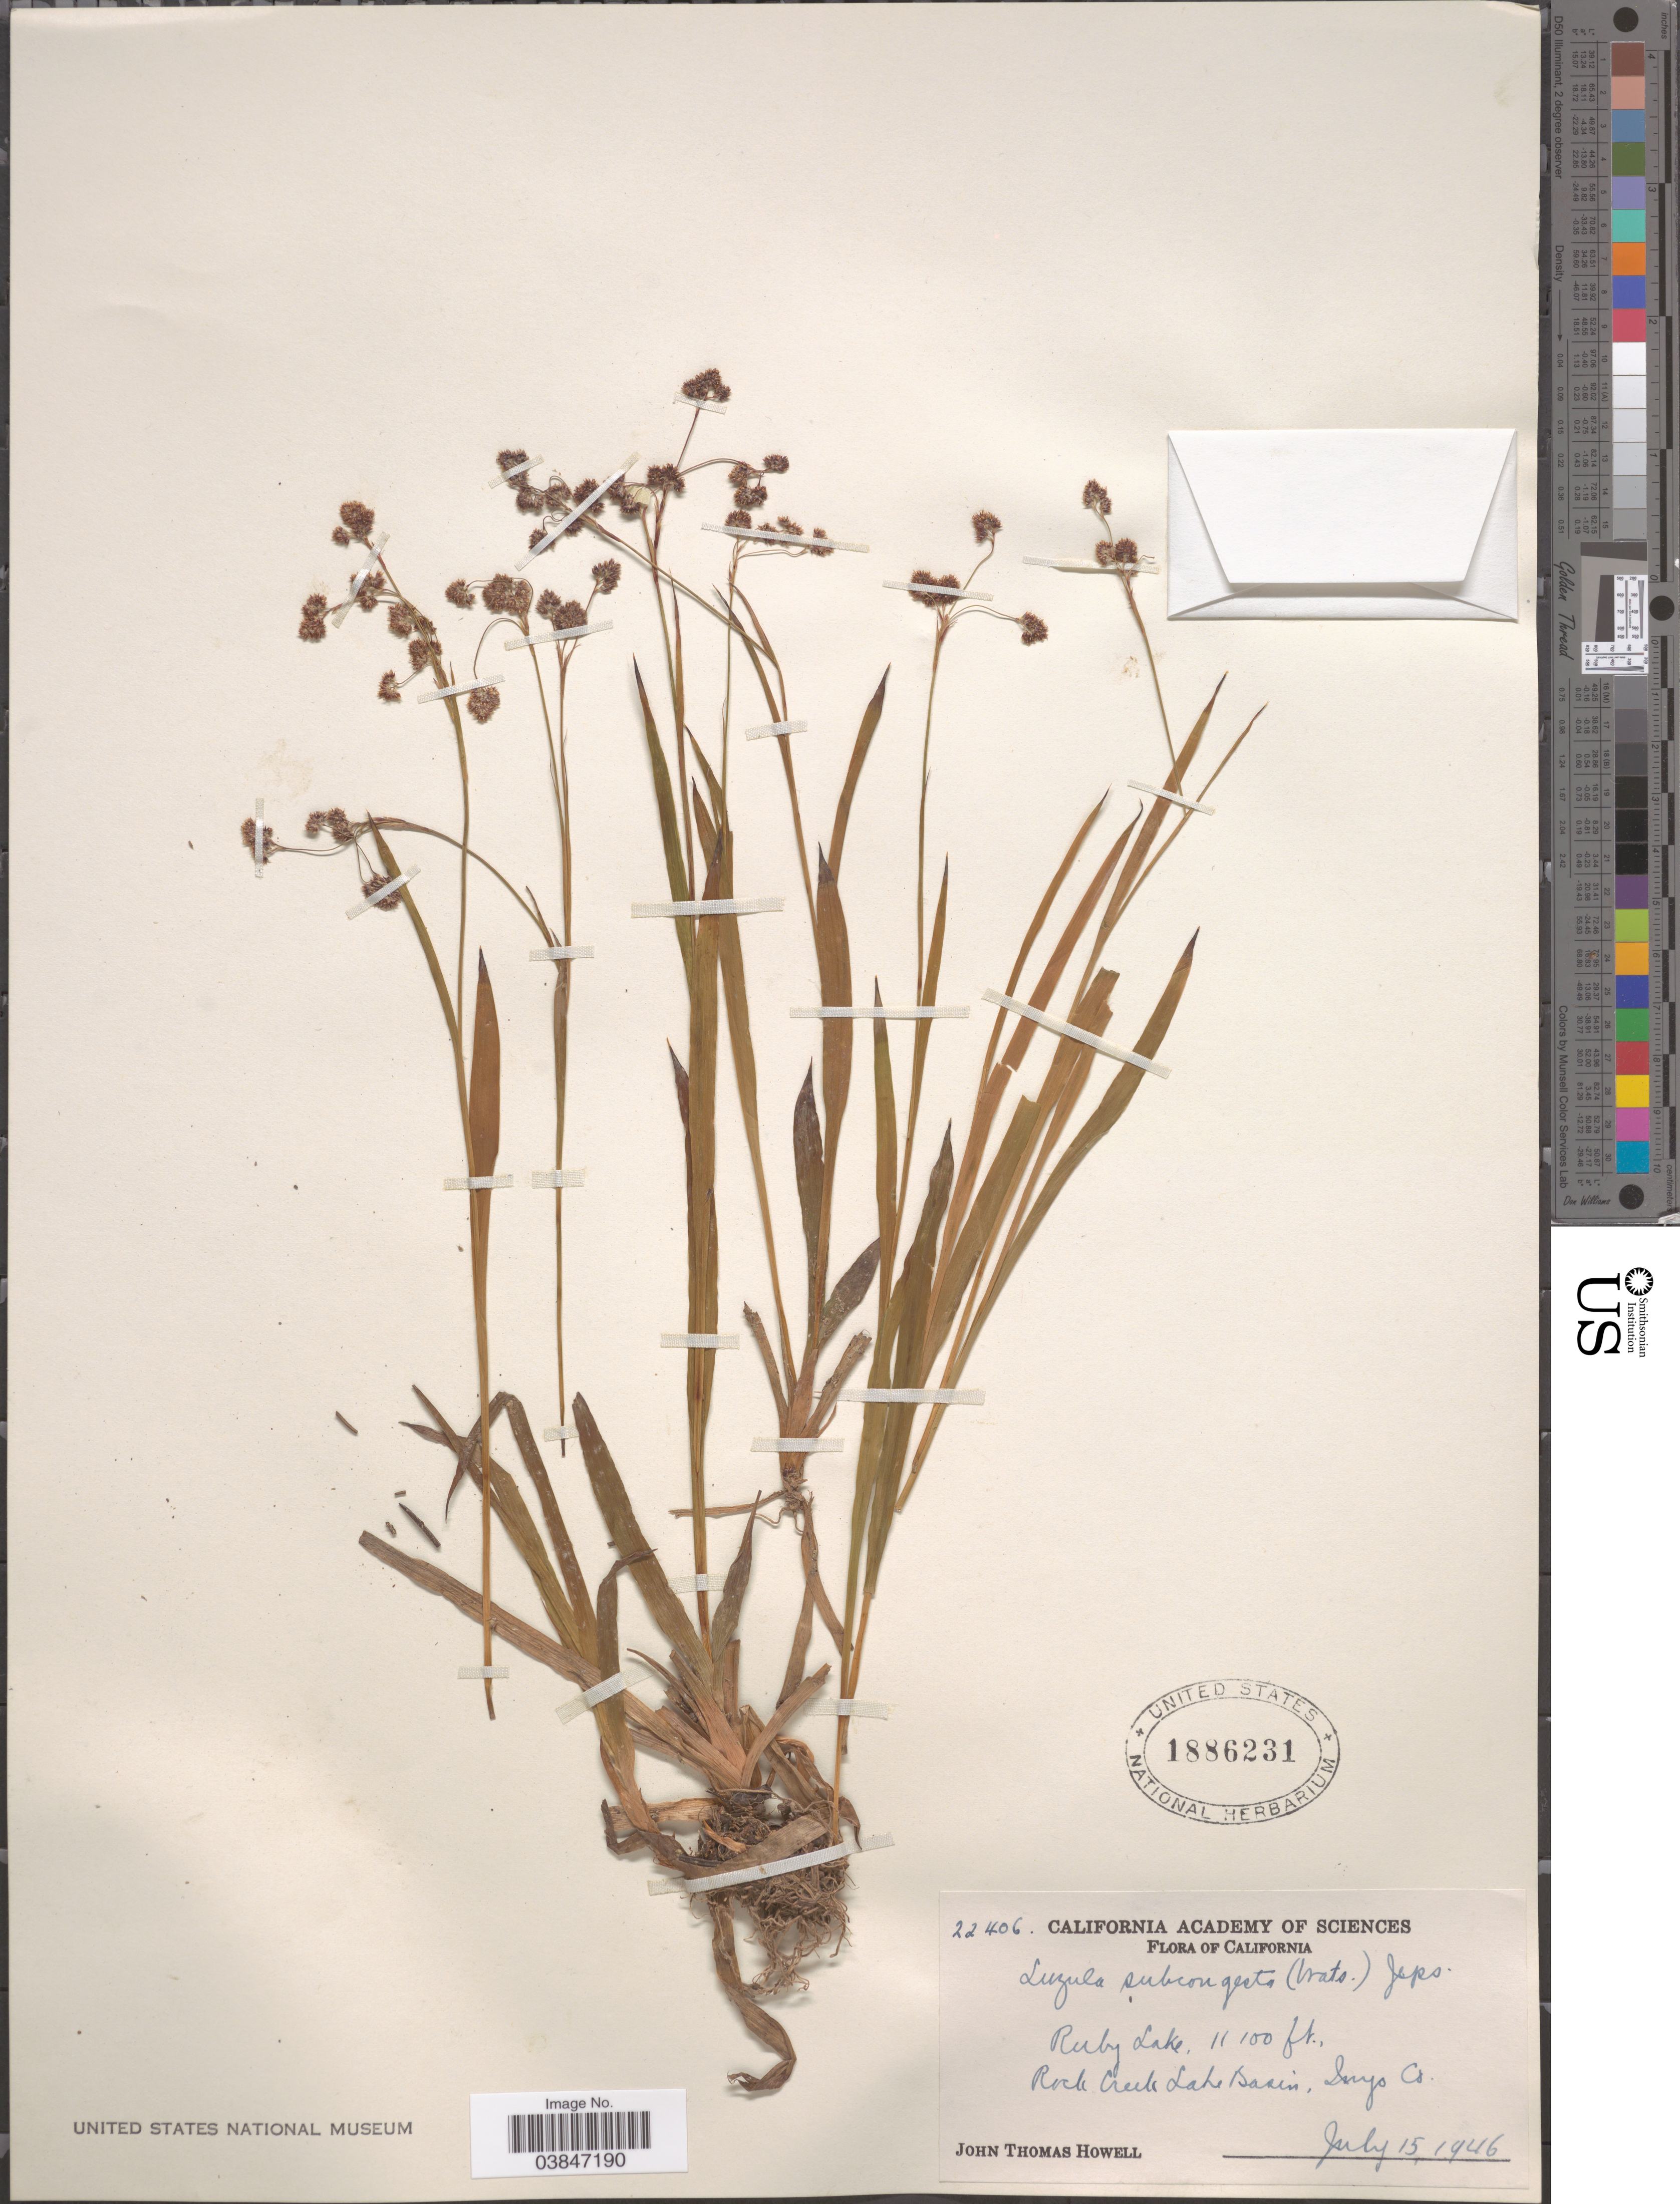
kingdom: Plantae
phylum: Tracheophyta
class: Liliopsida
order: Poales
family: Juncaceae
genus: Luzula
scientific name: Luzula subcongesta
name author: (S. Watson) Jeps.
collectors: J. T. Howell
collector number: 22406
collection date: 1946-07-15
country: United States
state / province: California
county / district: Inyo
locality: Ruby Lake. Rock Creek Lake Basin, Inyo Co.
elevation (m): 3383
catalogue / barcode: US 1886231